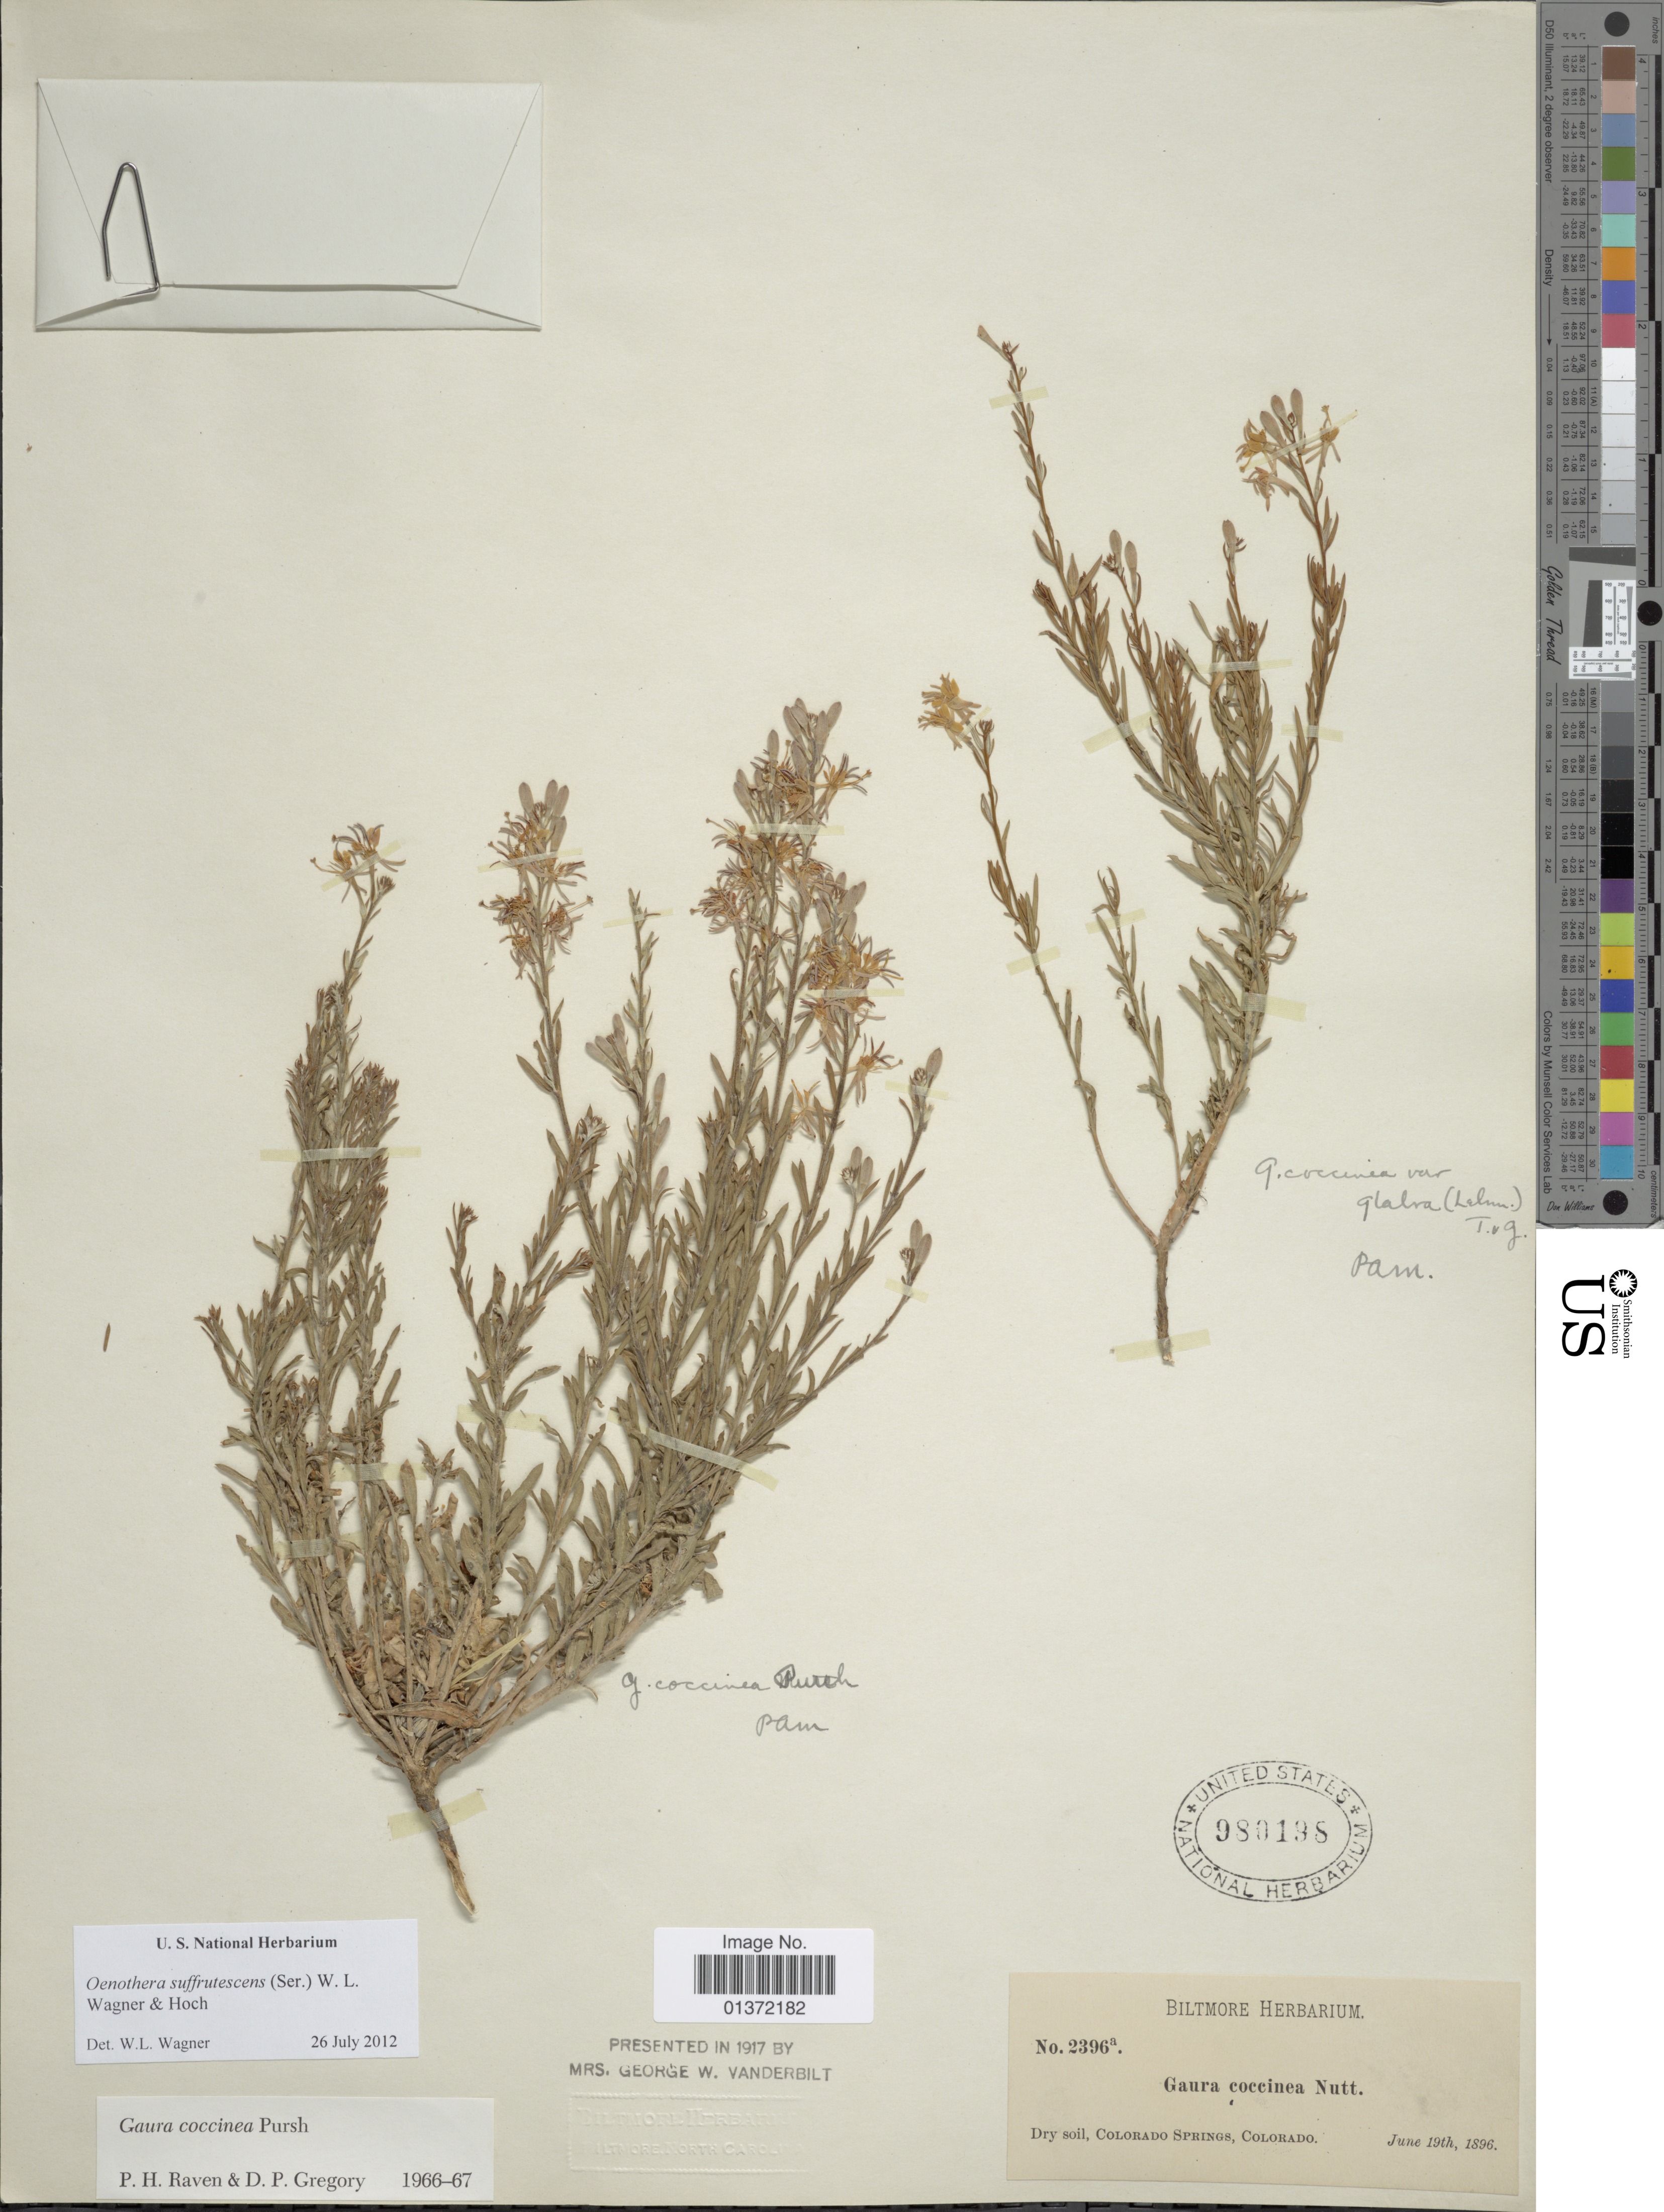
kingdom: Plantae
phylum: Tracheophyta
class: Magnoliopsida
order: Myrtales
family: Onagraceae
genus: Oenothera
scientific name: Oenothera suffrutescens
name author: (Ser.) W.L. Wagner & Hoch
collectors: ex herb. Biltmore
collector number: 2396a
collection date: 1896-06-19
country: United States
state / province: Colorado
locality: Colorado Springs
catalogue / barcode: US 980198